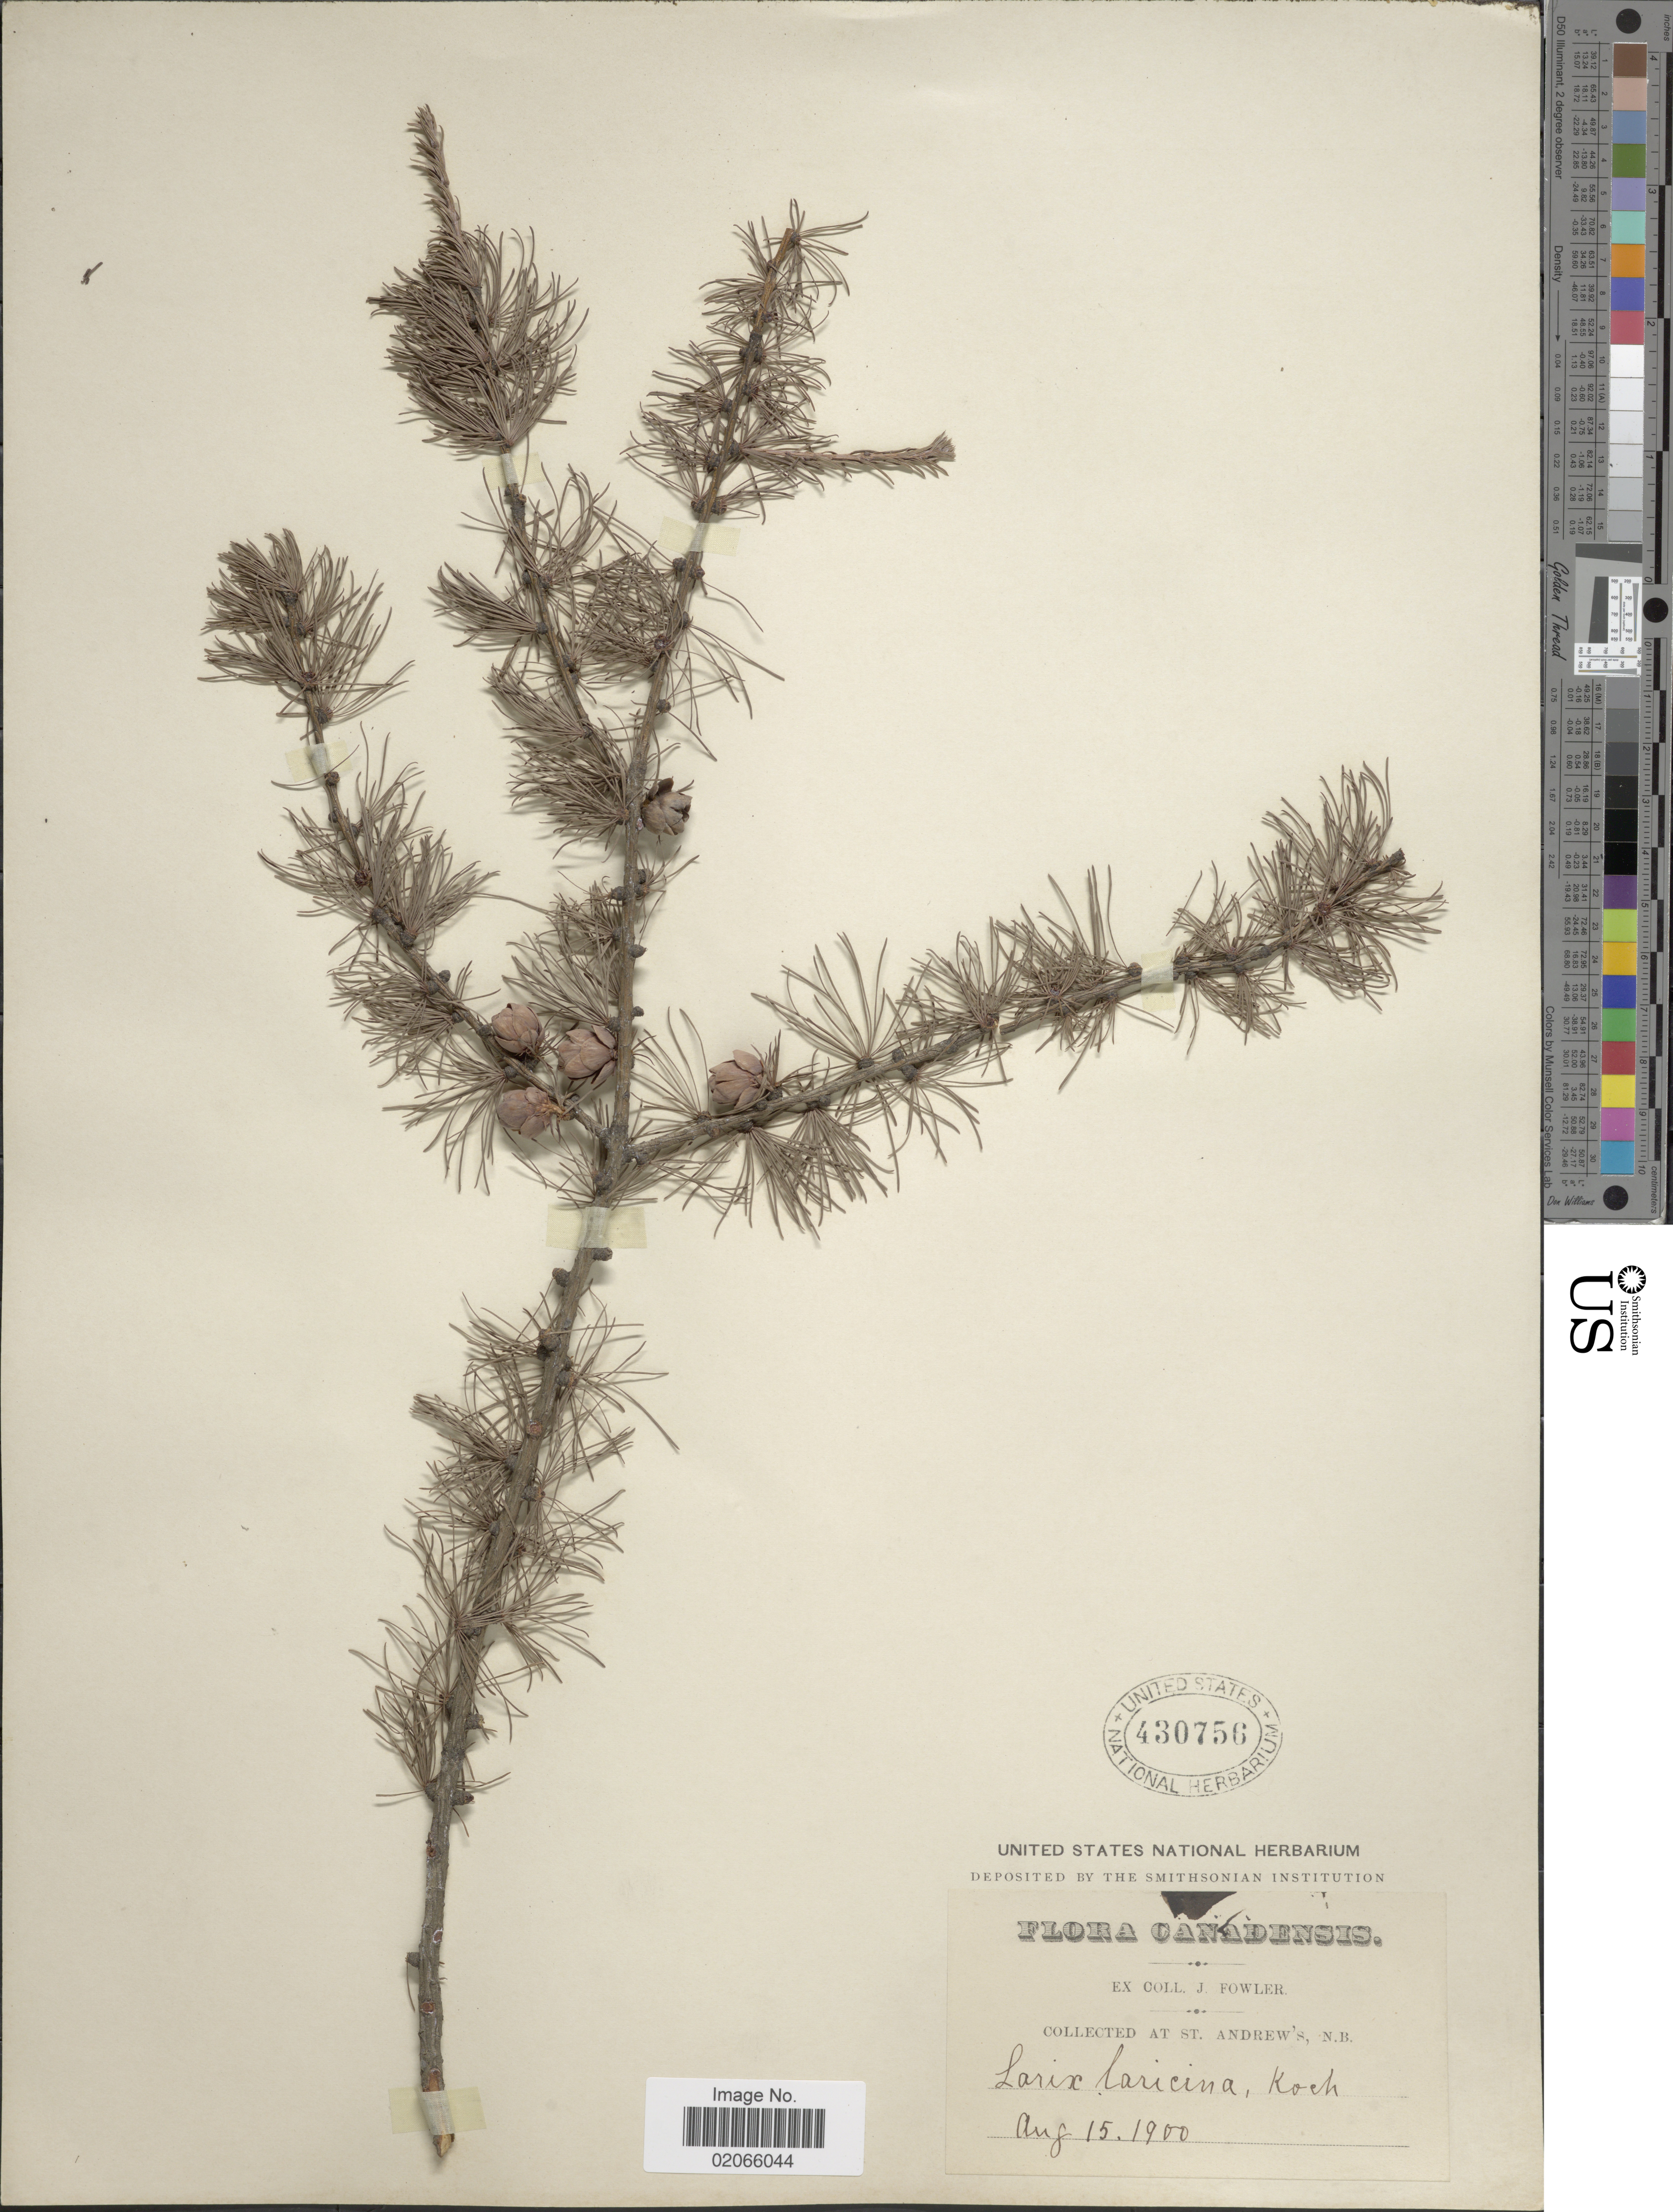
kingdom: Plantae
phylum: Tracheophyta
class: Pinopsida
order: Pinales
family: Pinaceae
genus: Larix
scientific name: Larix laricina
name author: (Du Roi) K. Koch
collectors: J. P. Fowler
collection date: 1900-08-15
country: Canada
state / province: New Brunswick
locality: St. Andrew's N, B.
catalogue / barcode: US 430756